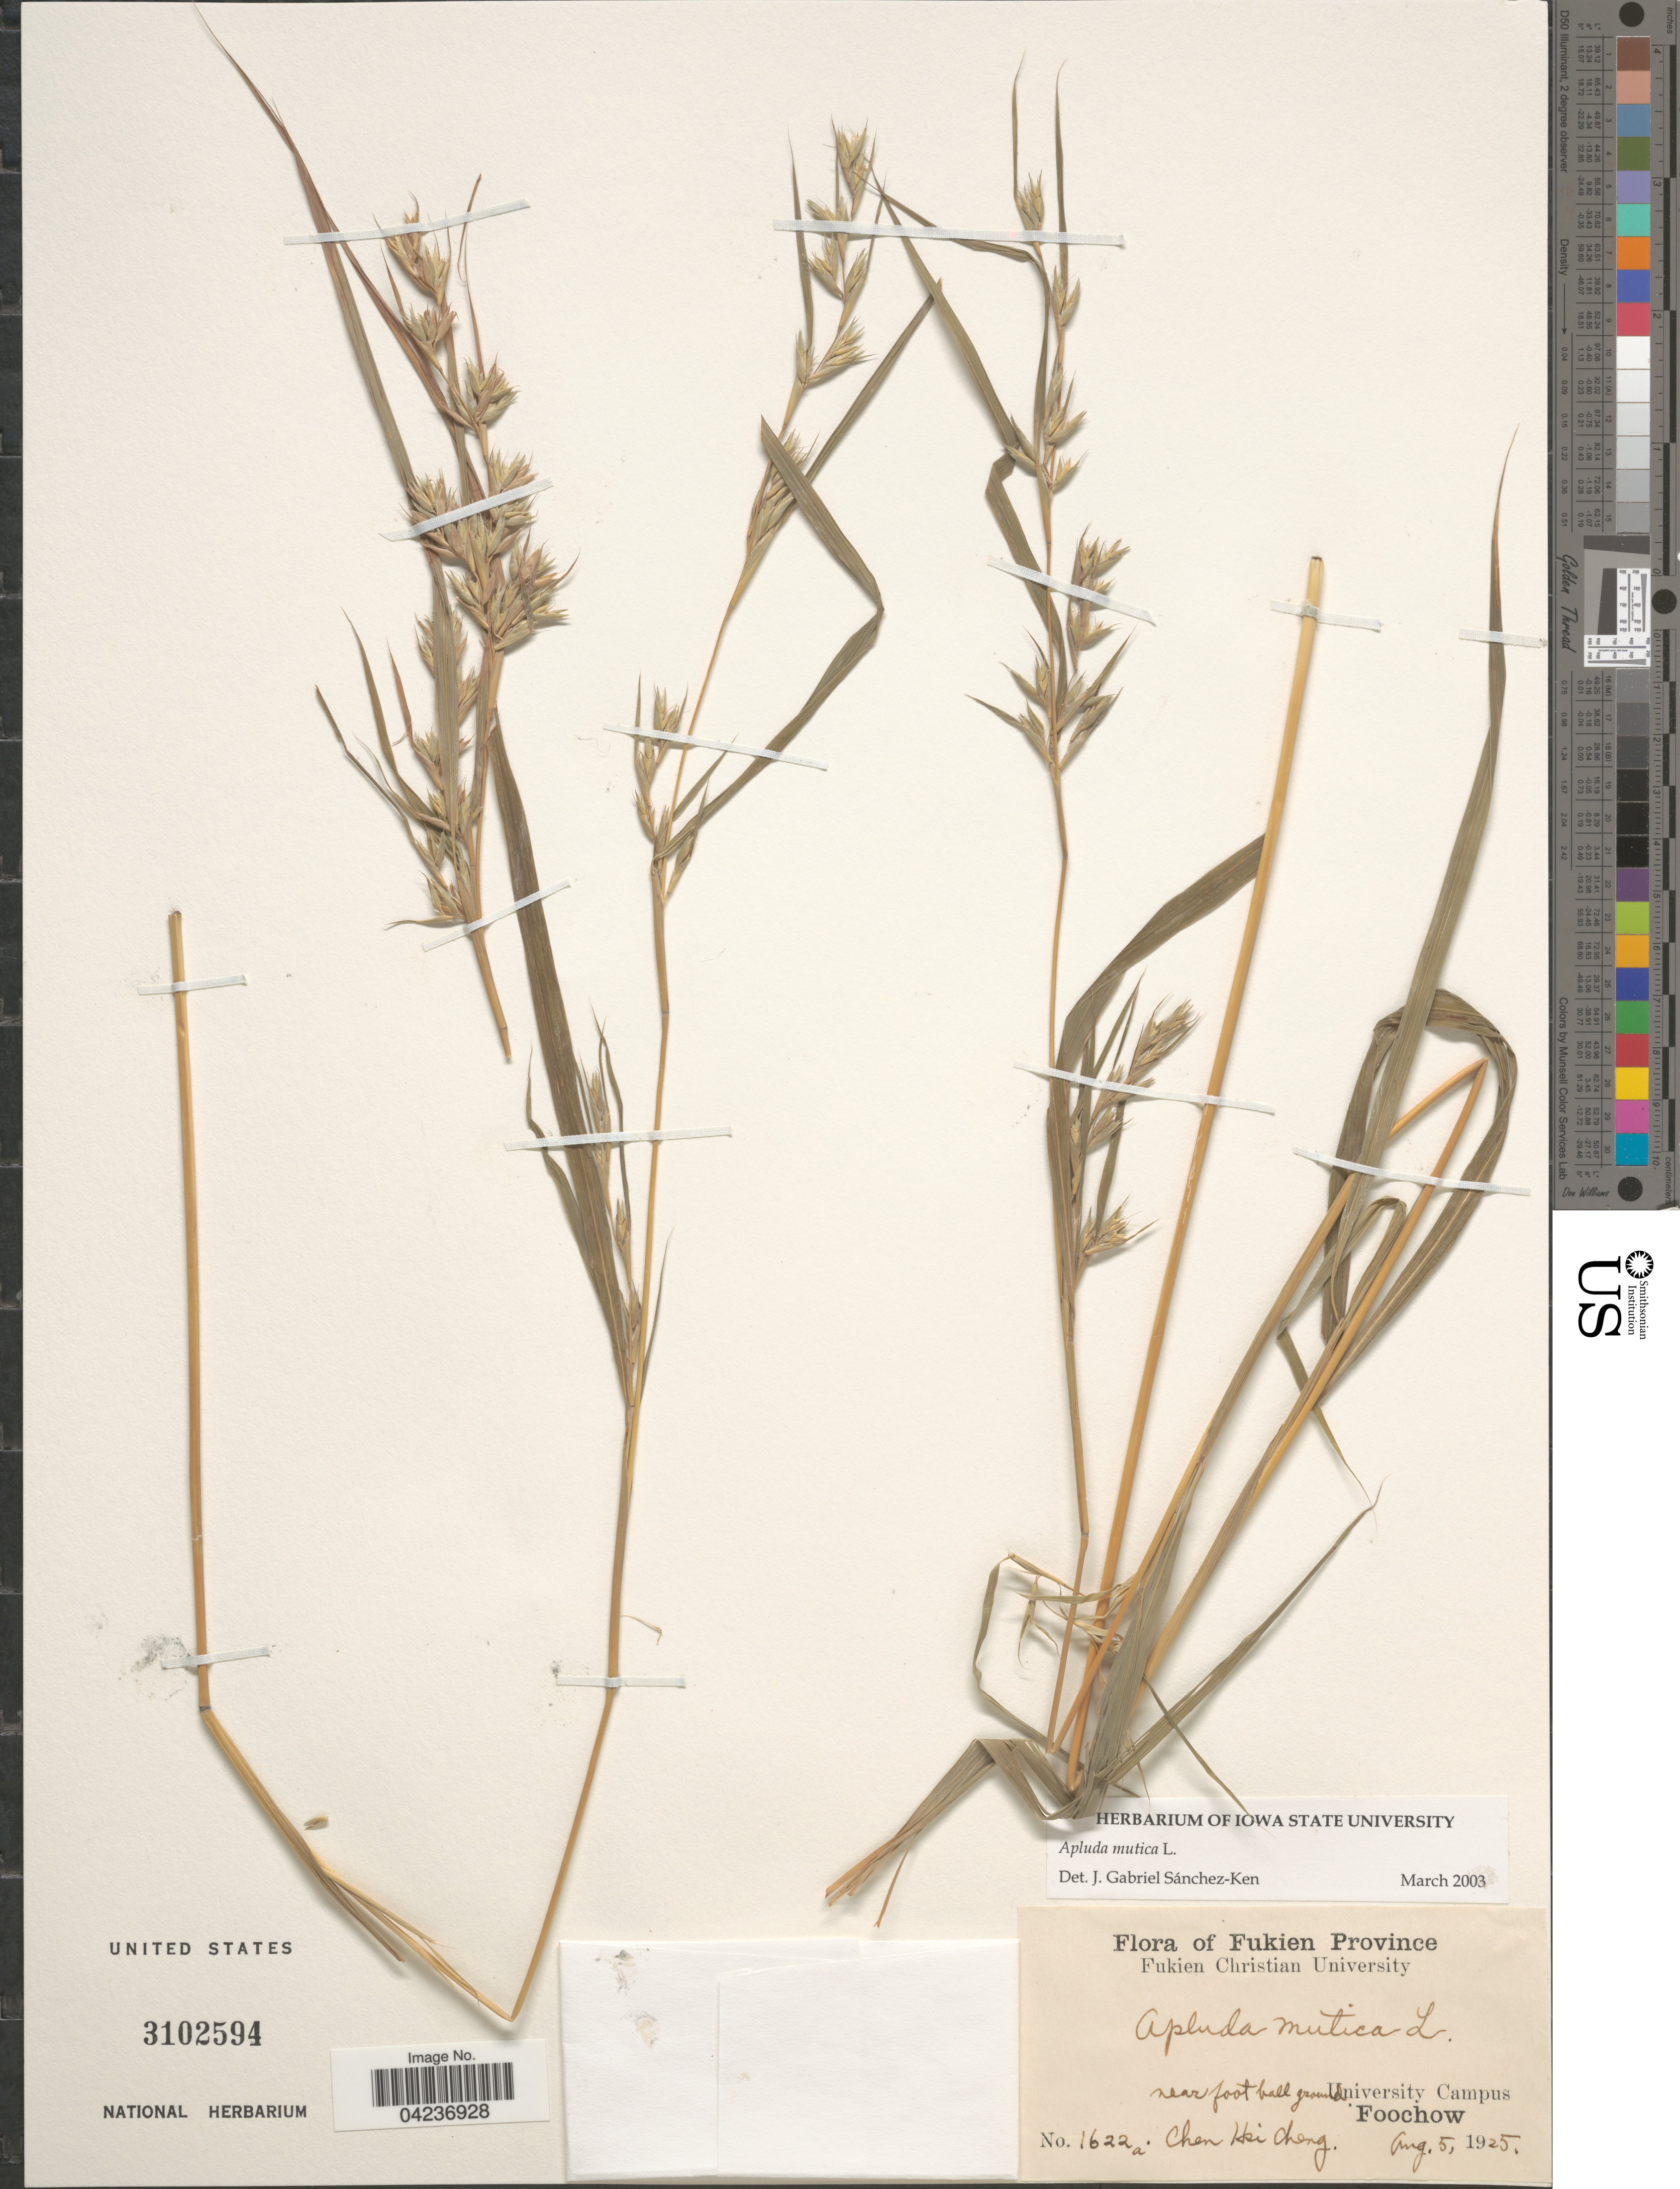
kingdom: Plantae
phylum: Tracheophyta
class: Liliopsida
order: Poales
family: Poaceae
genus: Apluda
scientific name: Apluda mutica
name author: L.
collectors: Chen Hsi Cheng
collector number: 1622a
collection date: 1925-08-05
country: China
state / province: Fujian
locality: Fukien Province. Near football ground. University Campus. Foochow.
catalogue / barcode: US 3102594